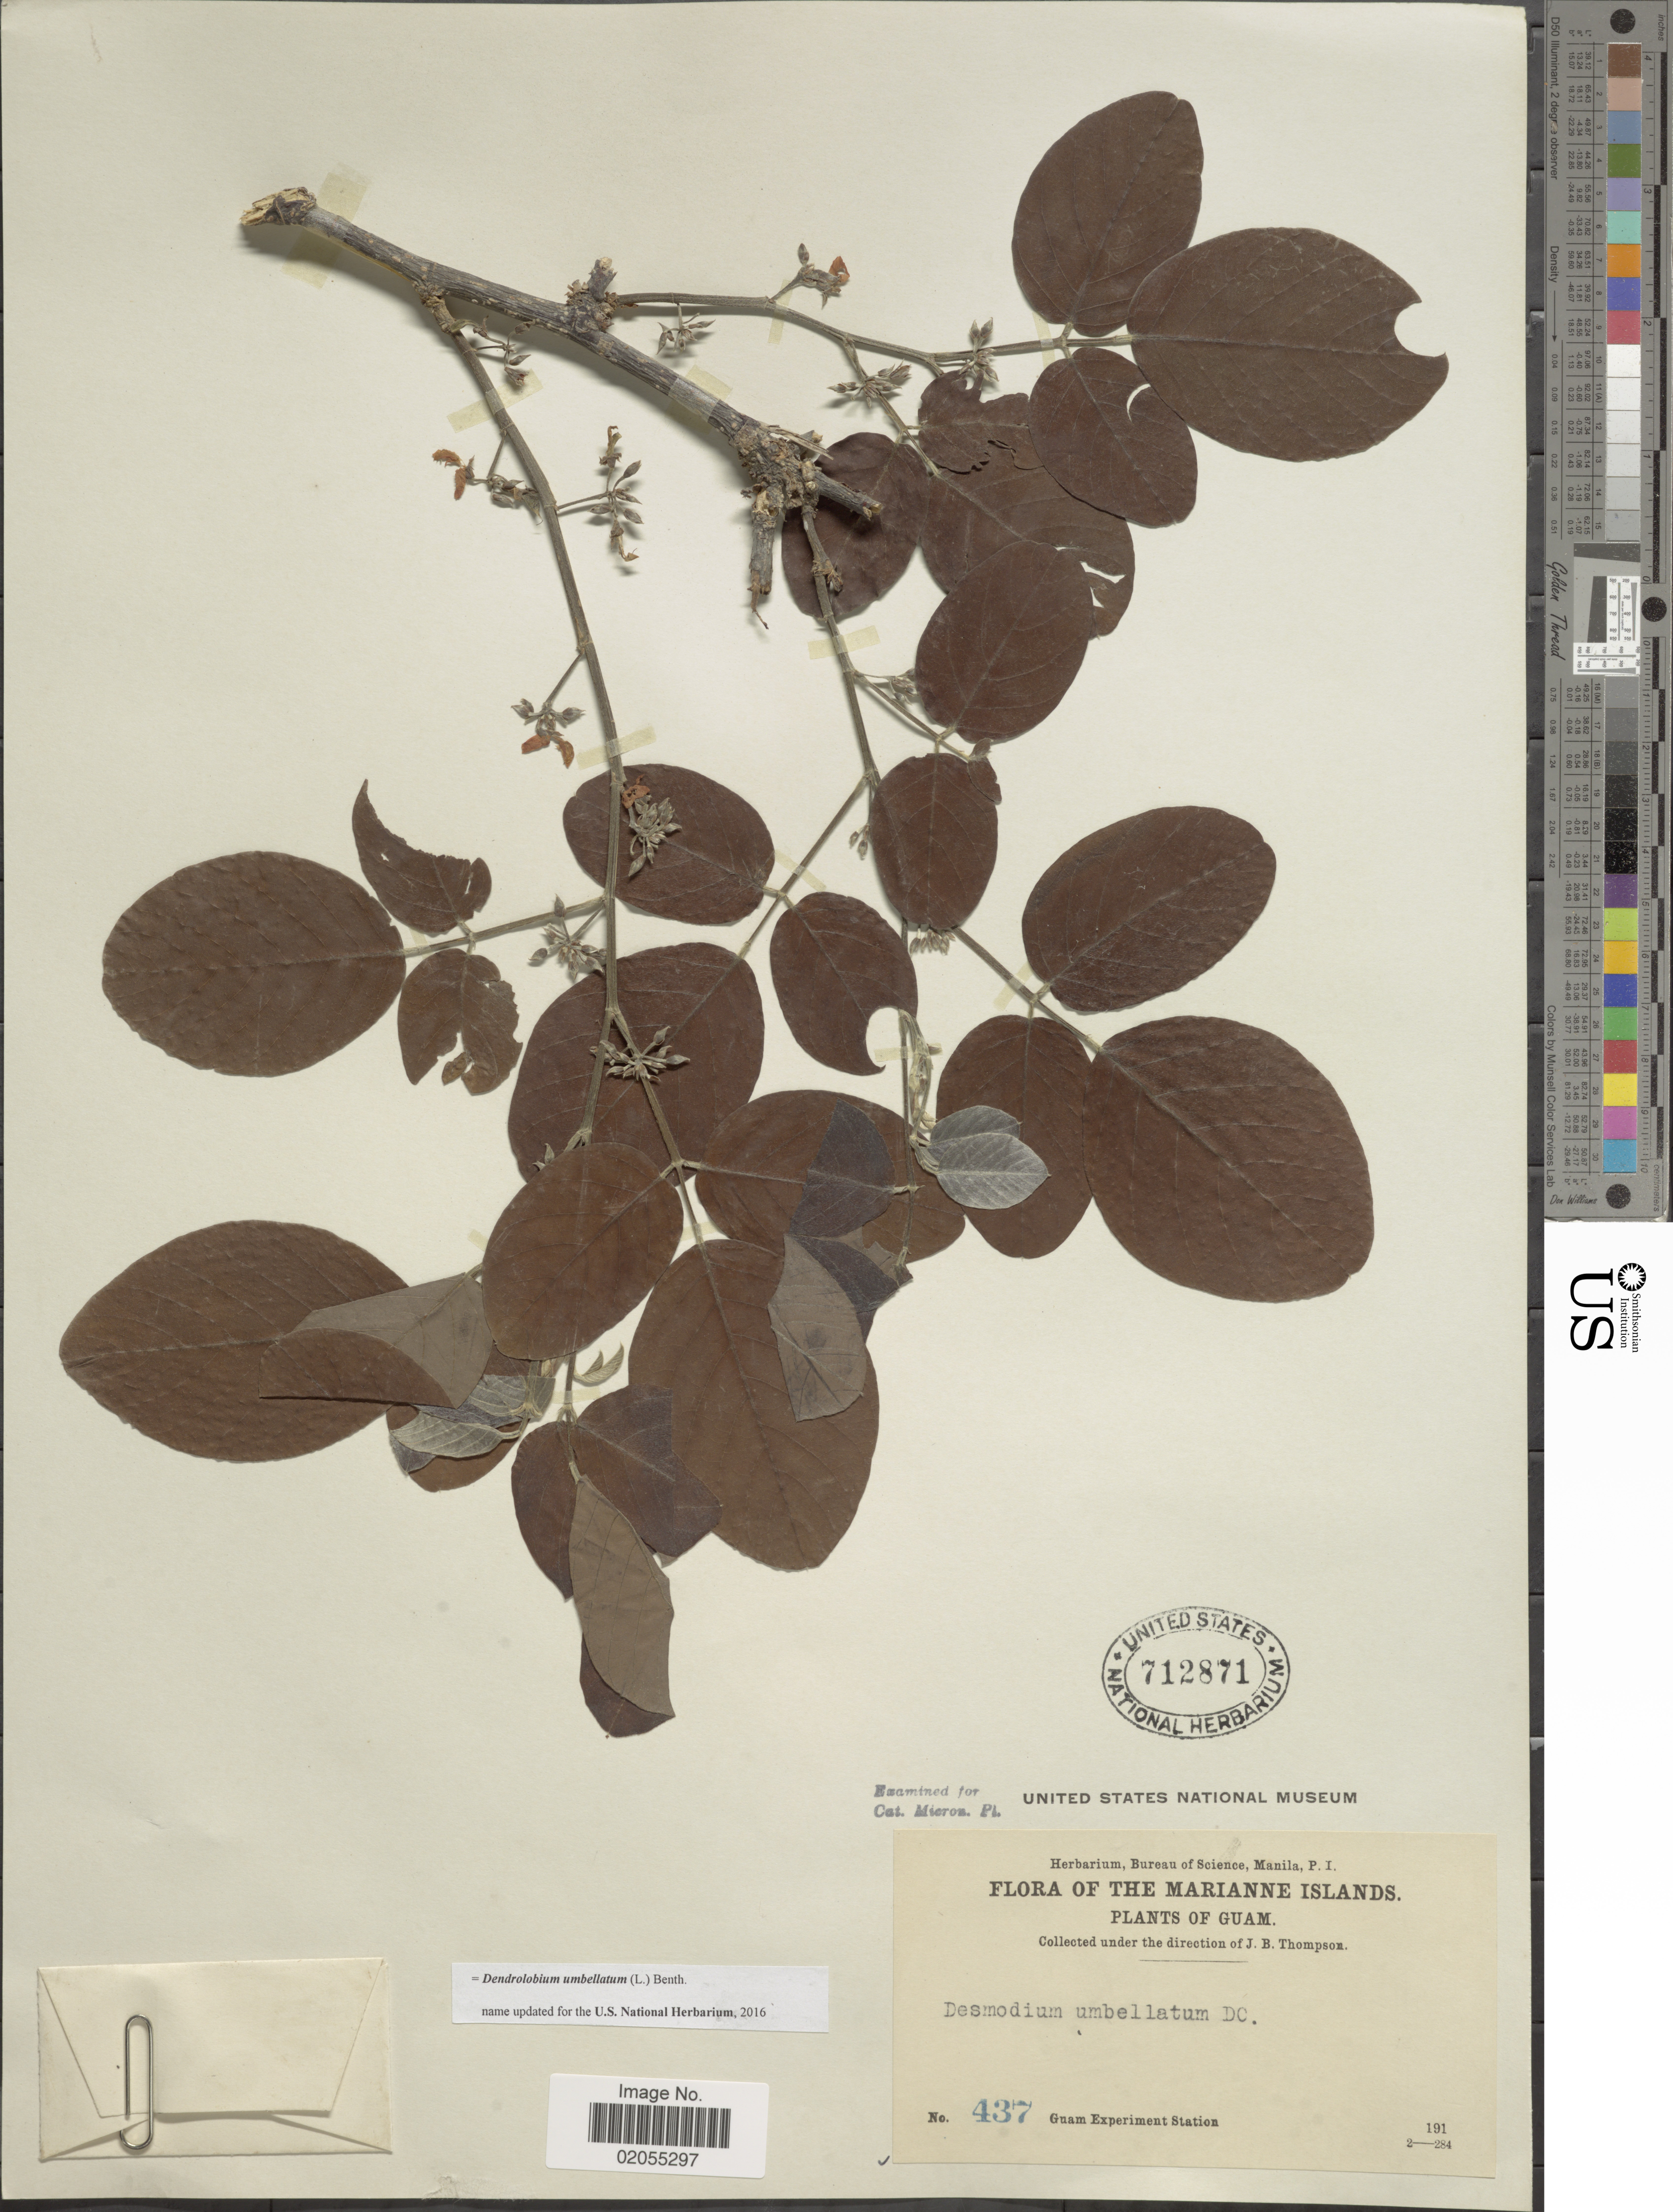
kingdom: Plantae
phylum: Tracheophyta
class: Magnoliopsida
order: Fabales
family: Fabaceae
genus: Dendrolobium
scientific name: Dendrolobium umbellatum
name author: (L.) Benth.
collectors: J. B. Thompson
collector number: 437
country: Guam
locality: Marianne Islands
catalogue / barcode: US 712871